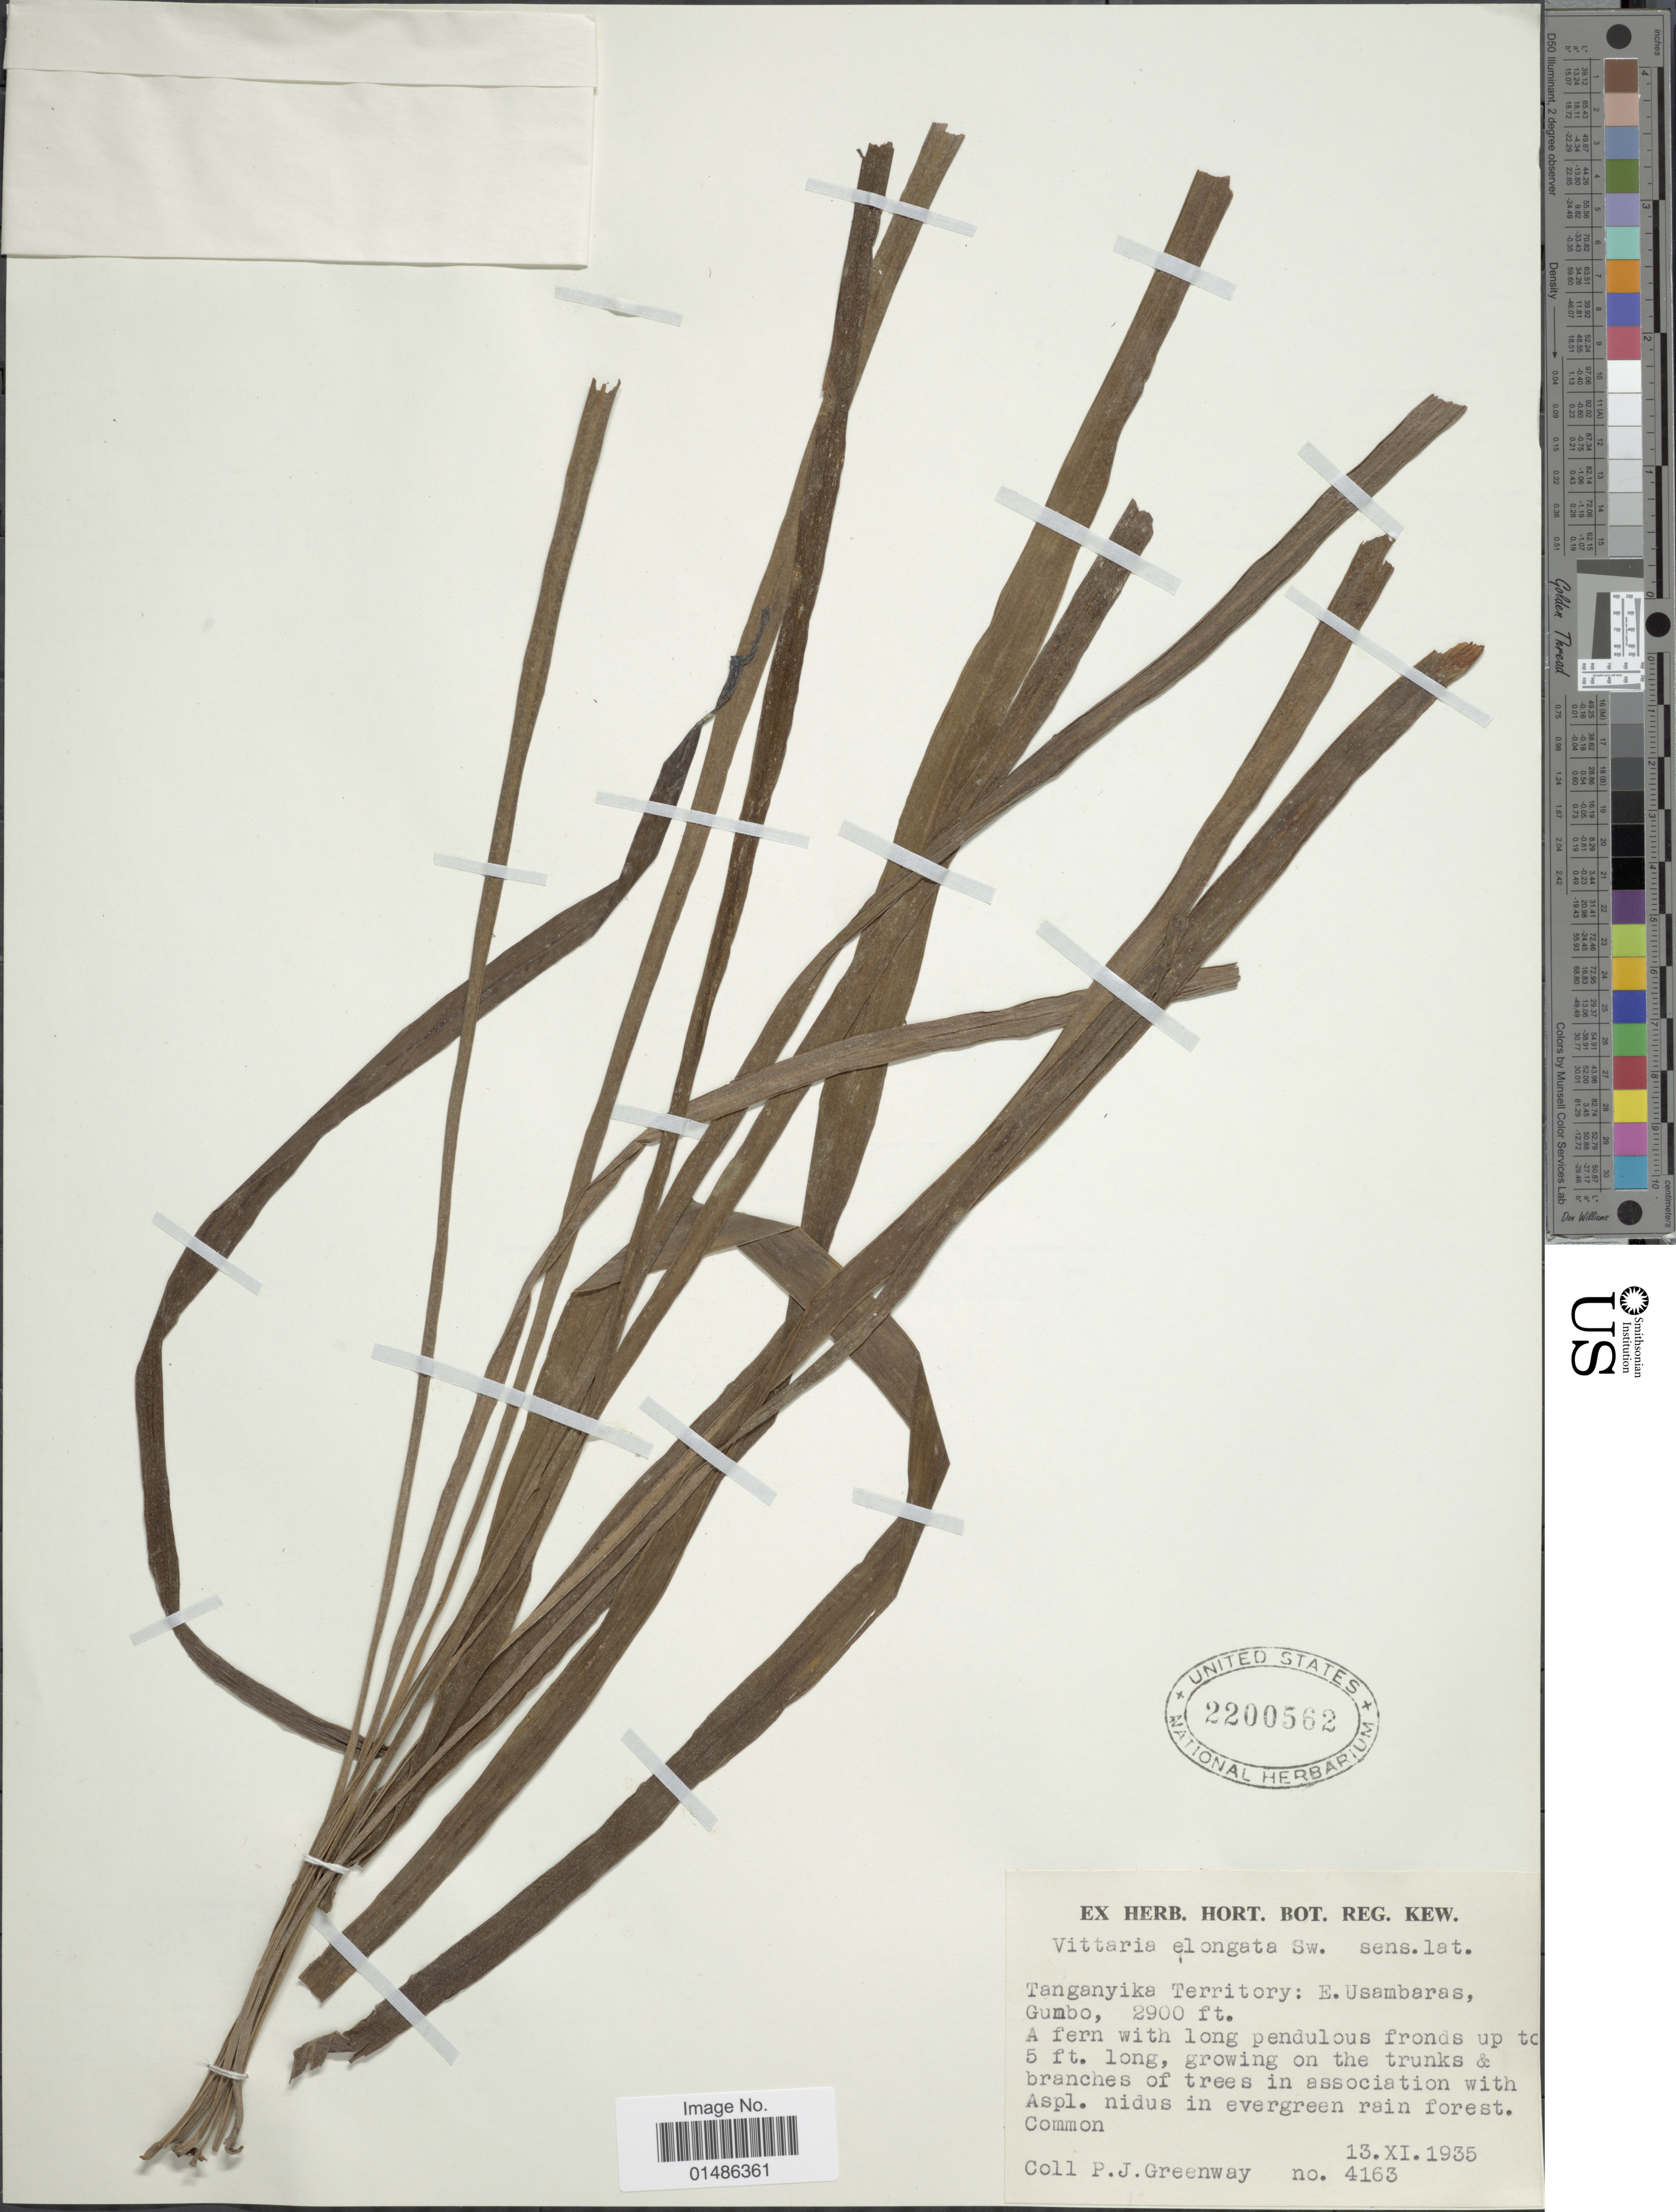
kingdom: Plantae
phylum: Tracheophyta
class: Polypodiopsida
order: Polypodiales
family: Pteridaceae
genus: Haplopteris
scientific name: Haplopteris elongata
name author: (Sw.) Crane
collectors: P. J. Greenway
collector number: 4163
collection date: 1935-11-13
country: Tanzania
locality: Tanganyika Territory: E. Usambaras, Gumbo.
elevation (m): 884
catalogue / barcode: US 2200562